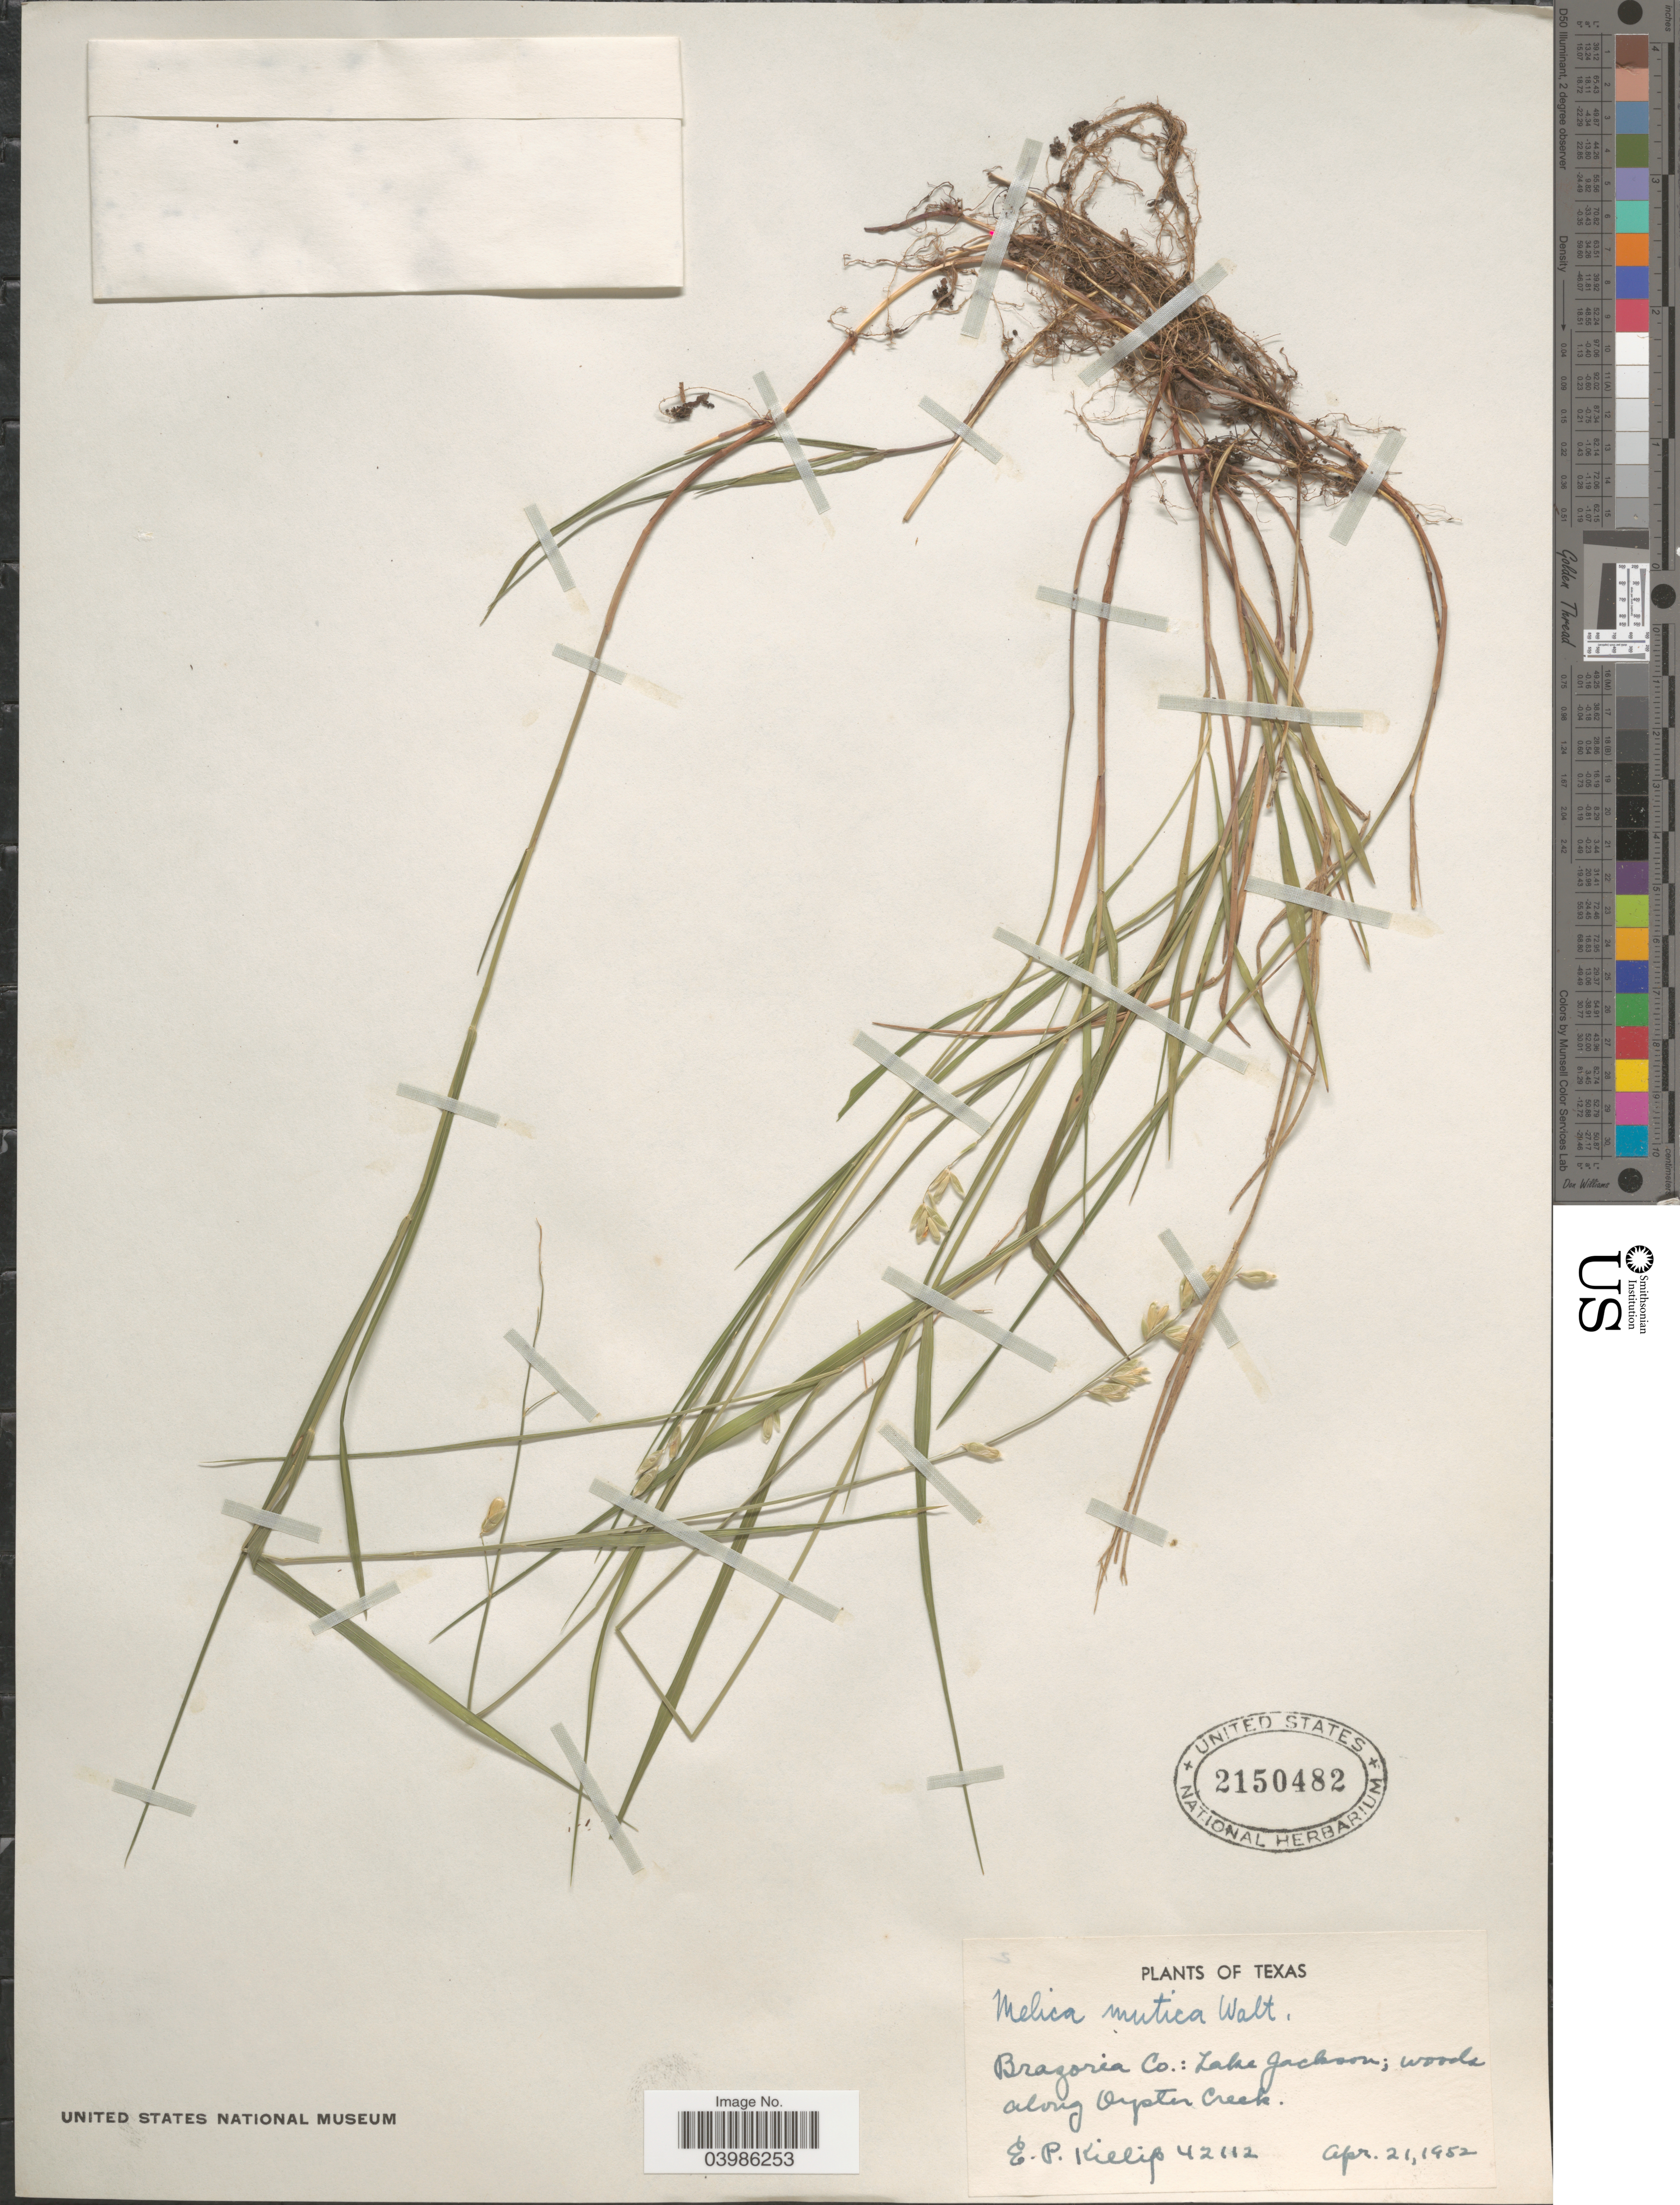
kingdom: Plantae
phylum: Tracheophyta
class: Liliopsida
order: Poales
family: Poaceae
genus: Melica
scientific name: Melica mutica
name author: Walter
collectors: E. P. Killip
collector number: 42112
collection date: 1952-04-21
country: United States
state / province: Texas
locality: Brazoria Co.: Lake Jackson; woods along Oyster Creek.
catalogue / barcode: US 2150482